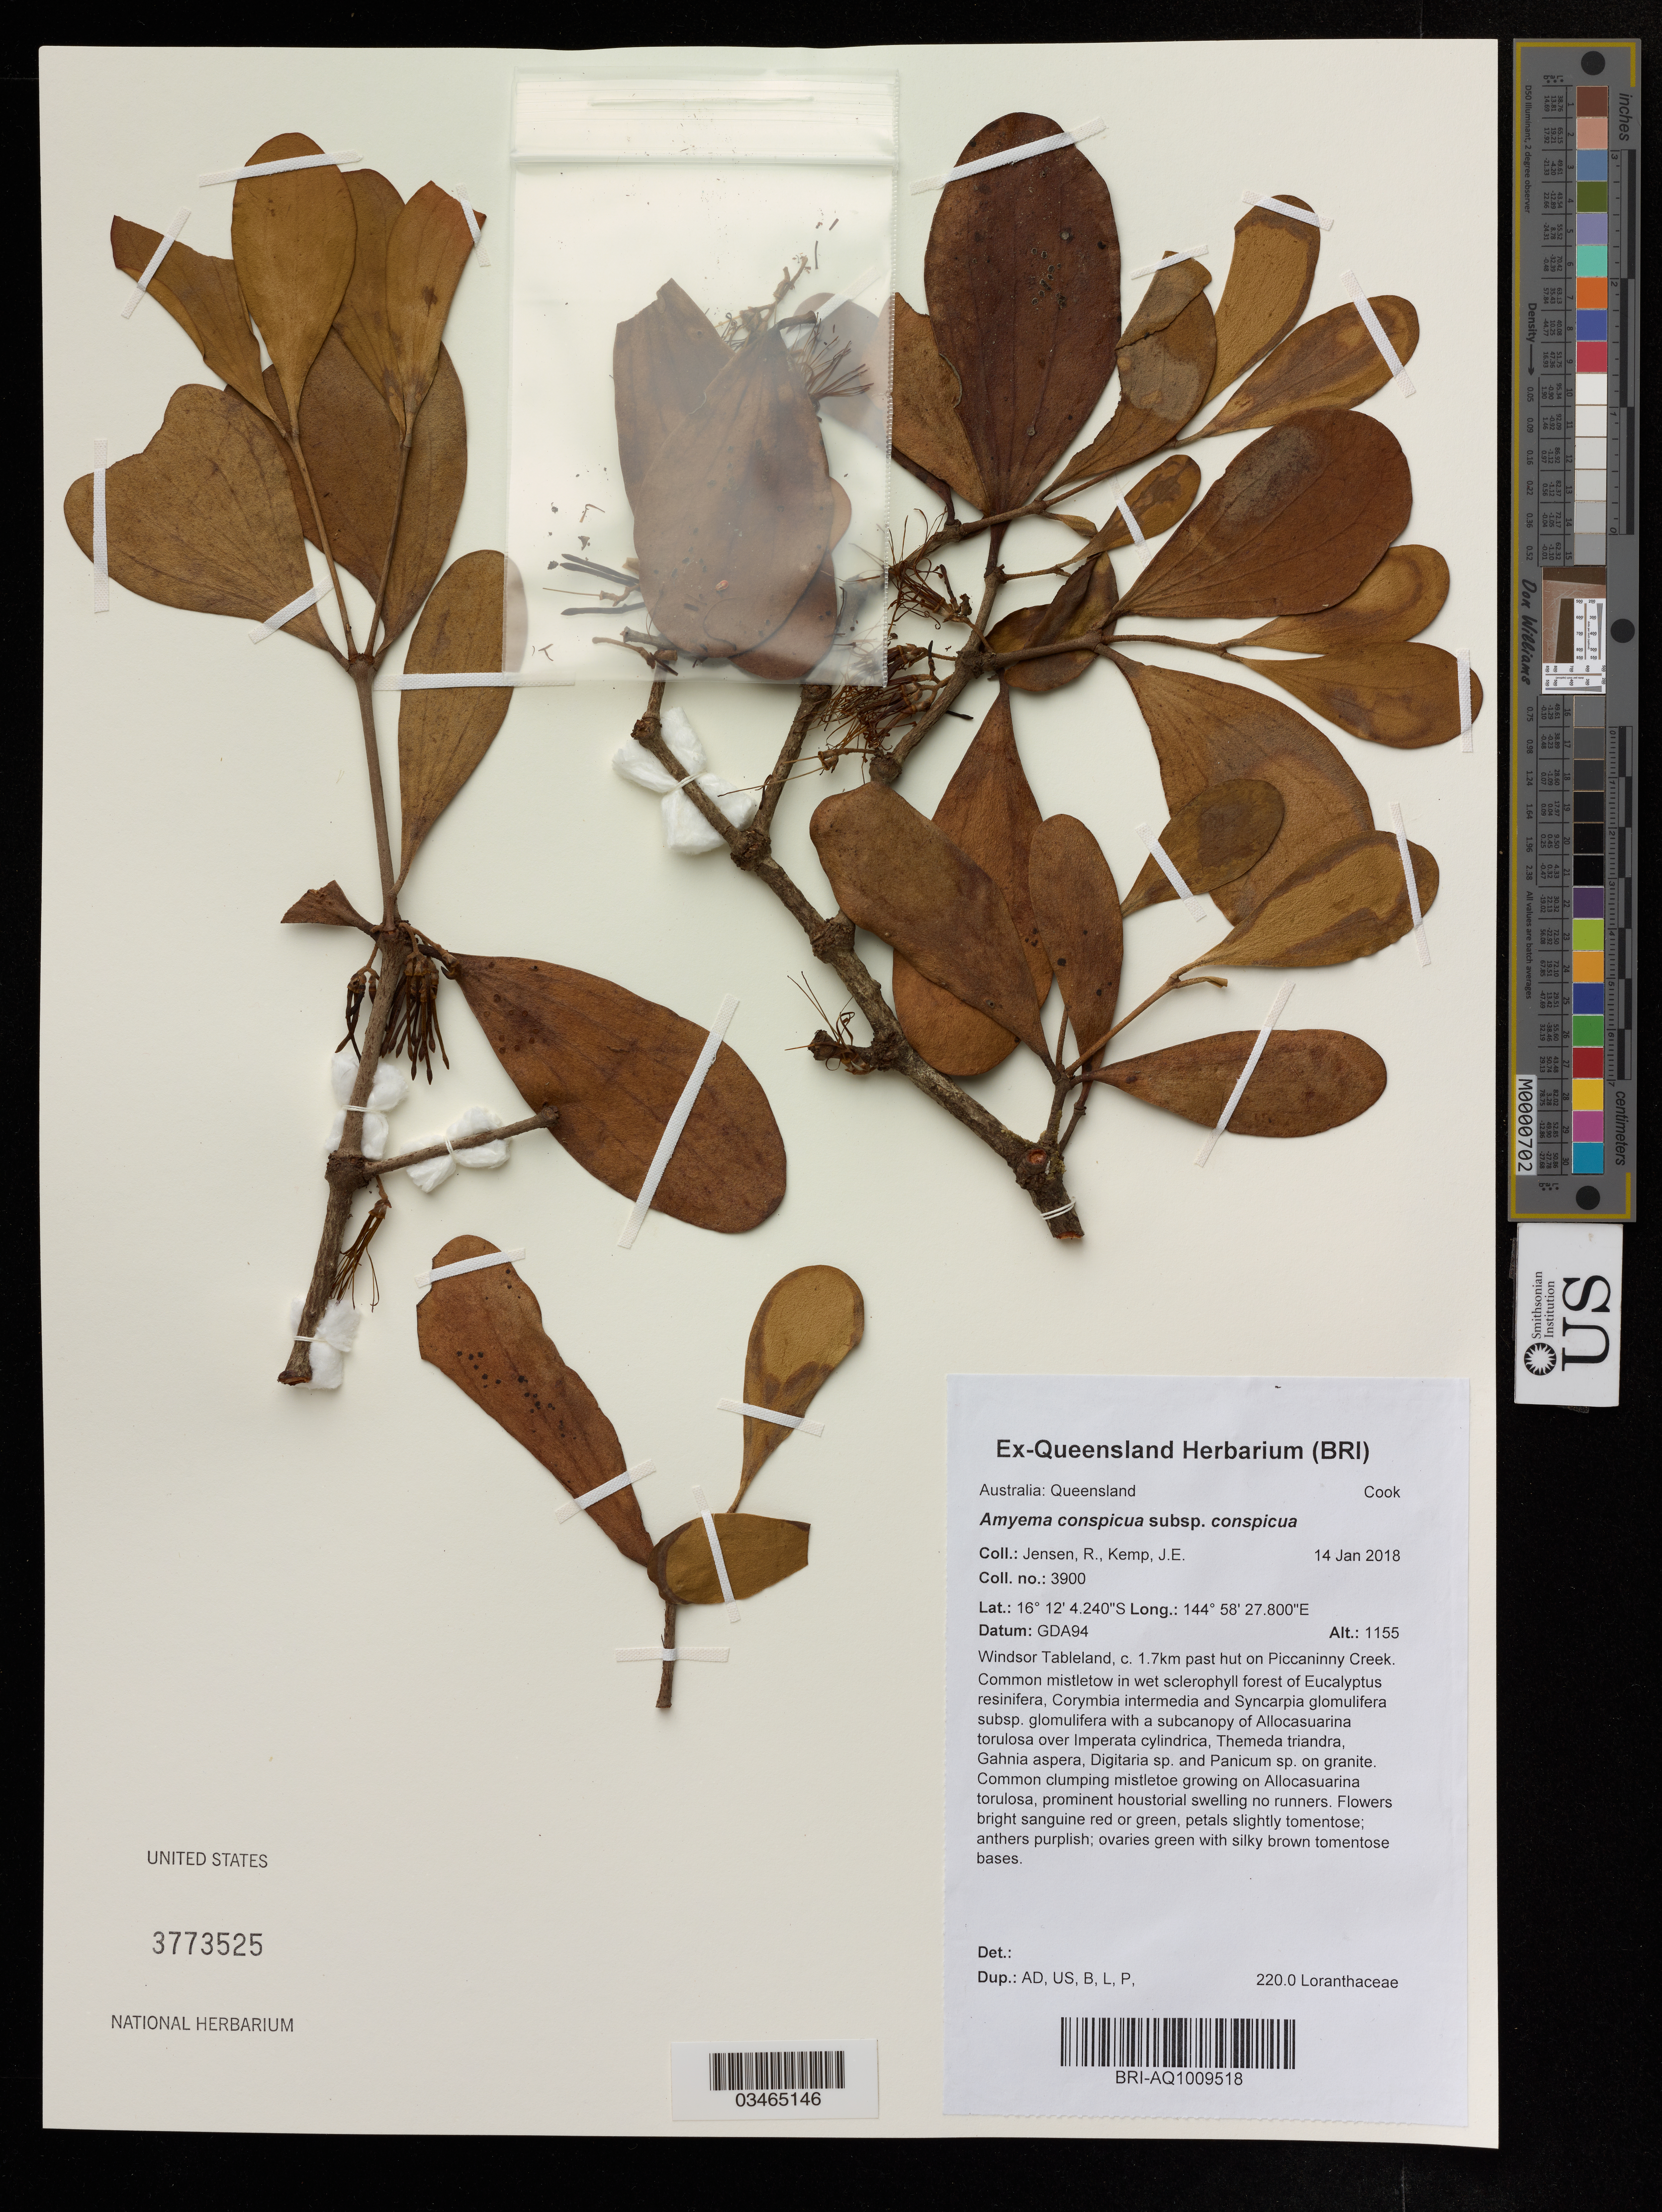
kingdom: Plantae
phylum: Tracheophyta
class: Magnoliopsida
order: Santalales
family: Loranthaceae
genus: Amyema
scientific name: Amyema conspicua subsp. conspicua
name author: (F.M. Bailey) Danser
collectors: R. Jensen & J. Kemp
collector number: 3900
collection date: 2018-01-14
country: Australia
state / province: Queensland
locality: Cook, Windsor Tableland, c. 1.7 km past hut on Piccaninny Creek.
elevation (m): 1155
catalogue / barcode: US 3773525